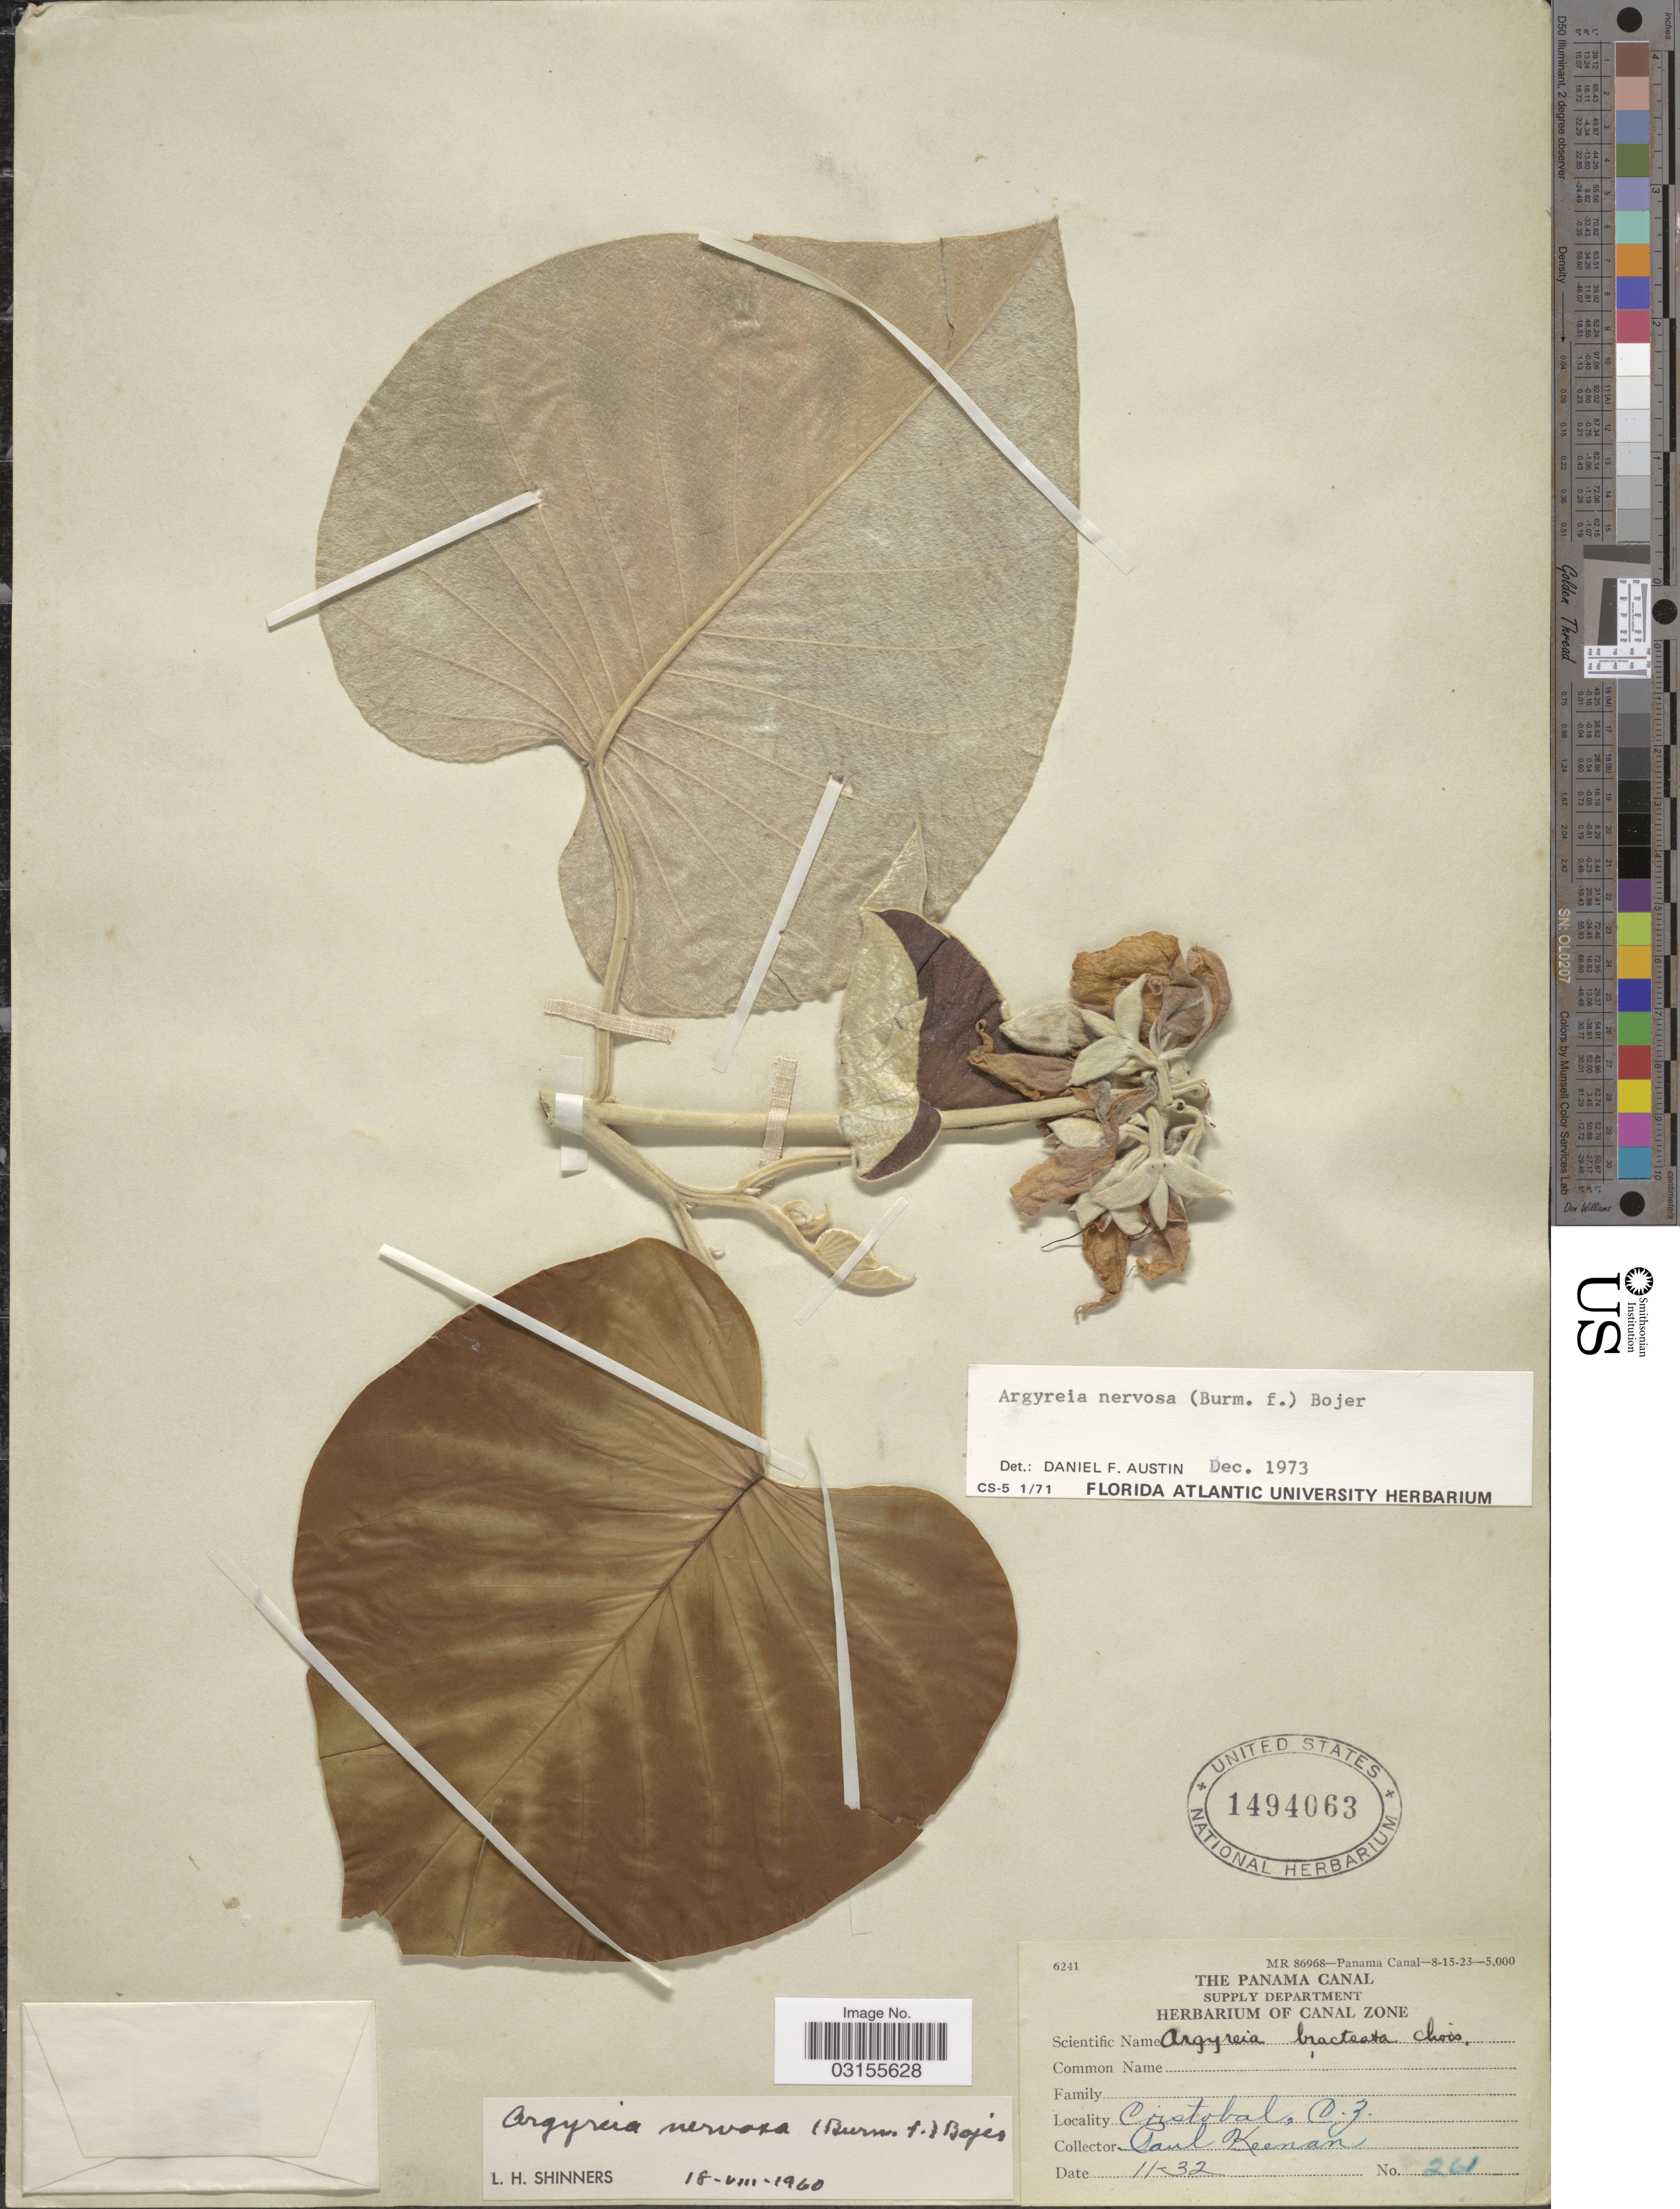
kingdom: Plantae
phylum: Tracheophyta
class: Magnoliopsida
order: Solanales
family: Convolvulaceae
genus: Argyreia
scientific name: Argyreia nervosa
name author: (Burm. f.) Bojer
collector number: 261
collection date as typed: Transcribed d/m/y: /11/32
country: Panama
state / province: Colón / Panamá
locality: Cristobal.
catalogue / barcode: US 1494063